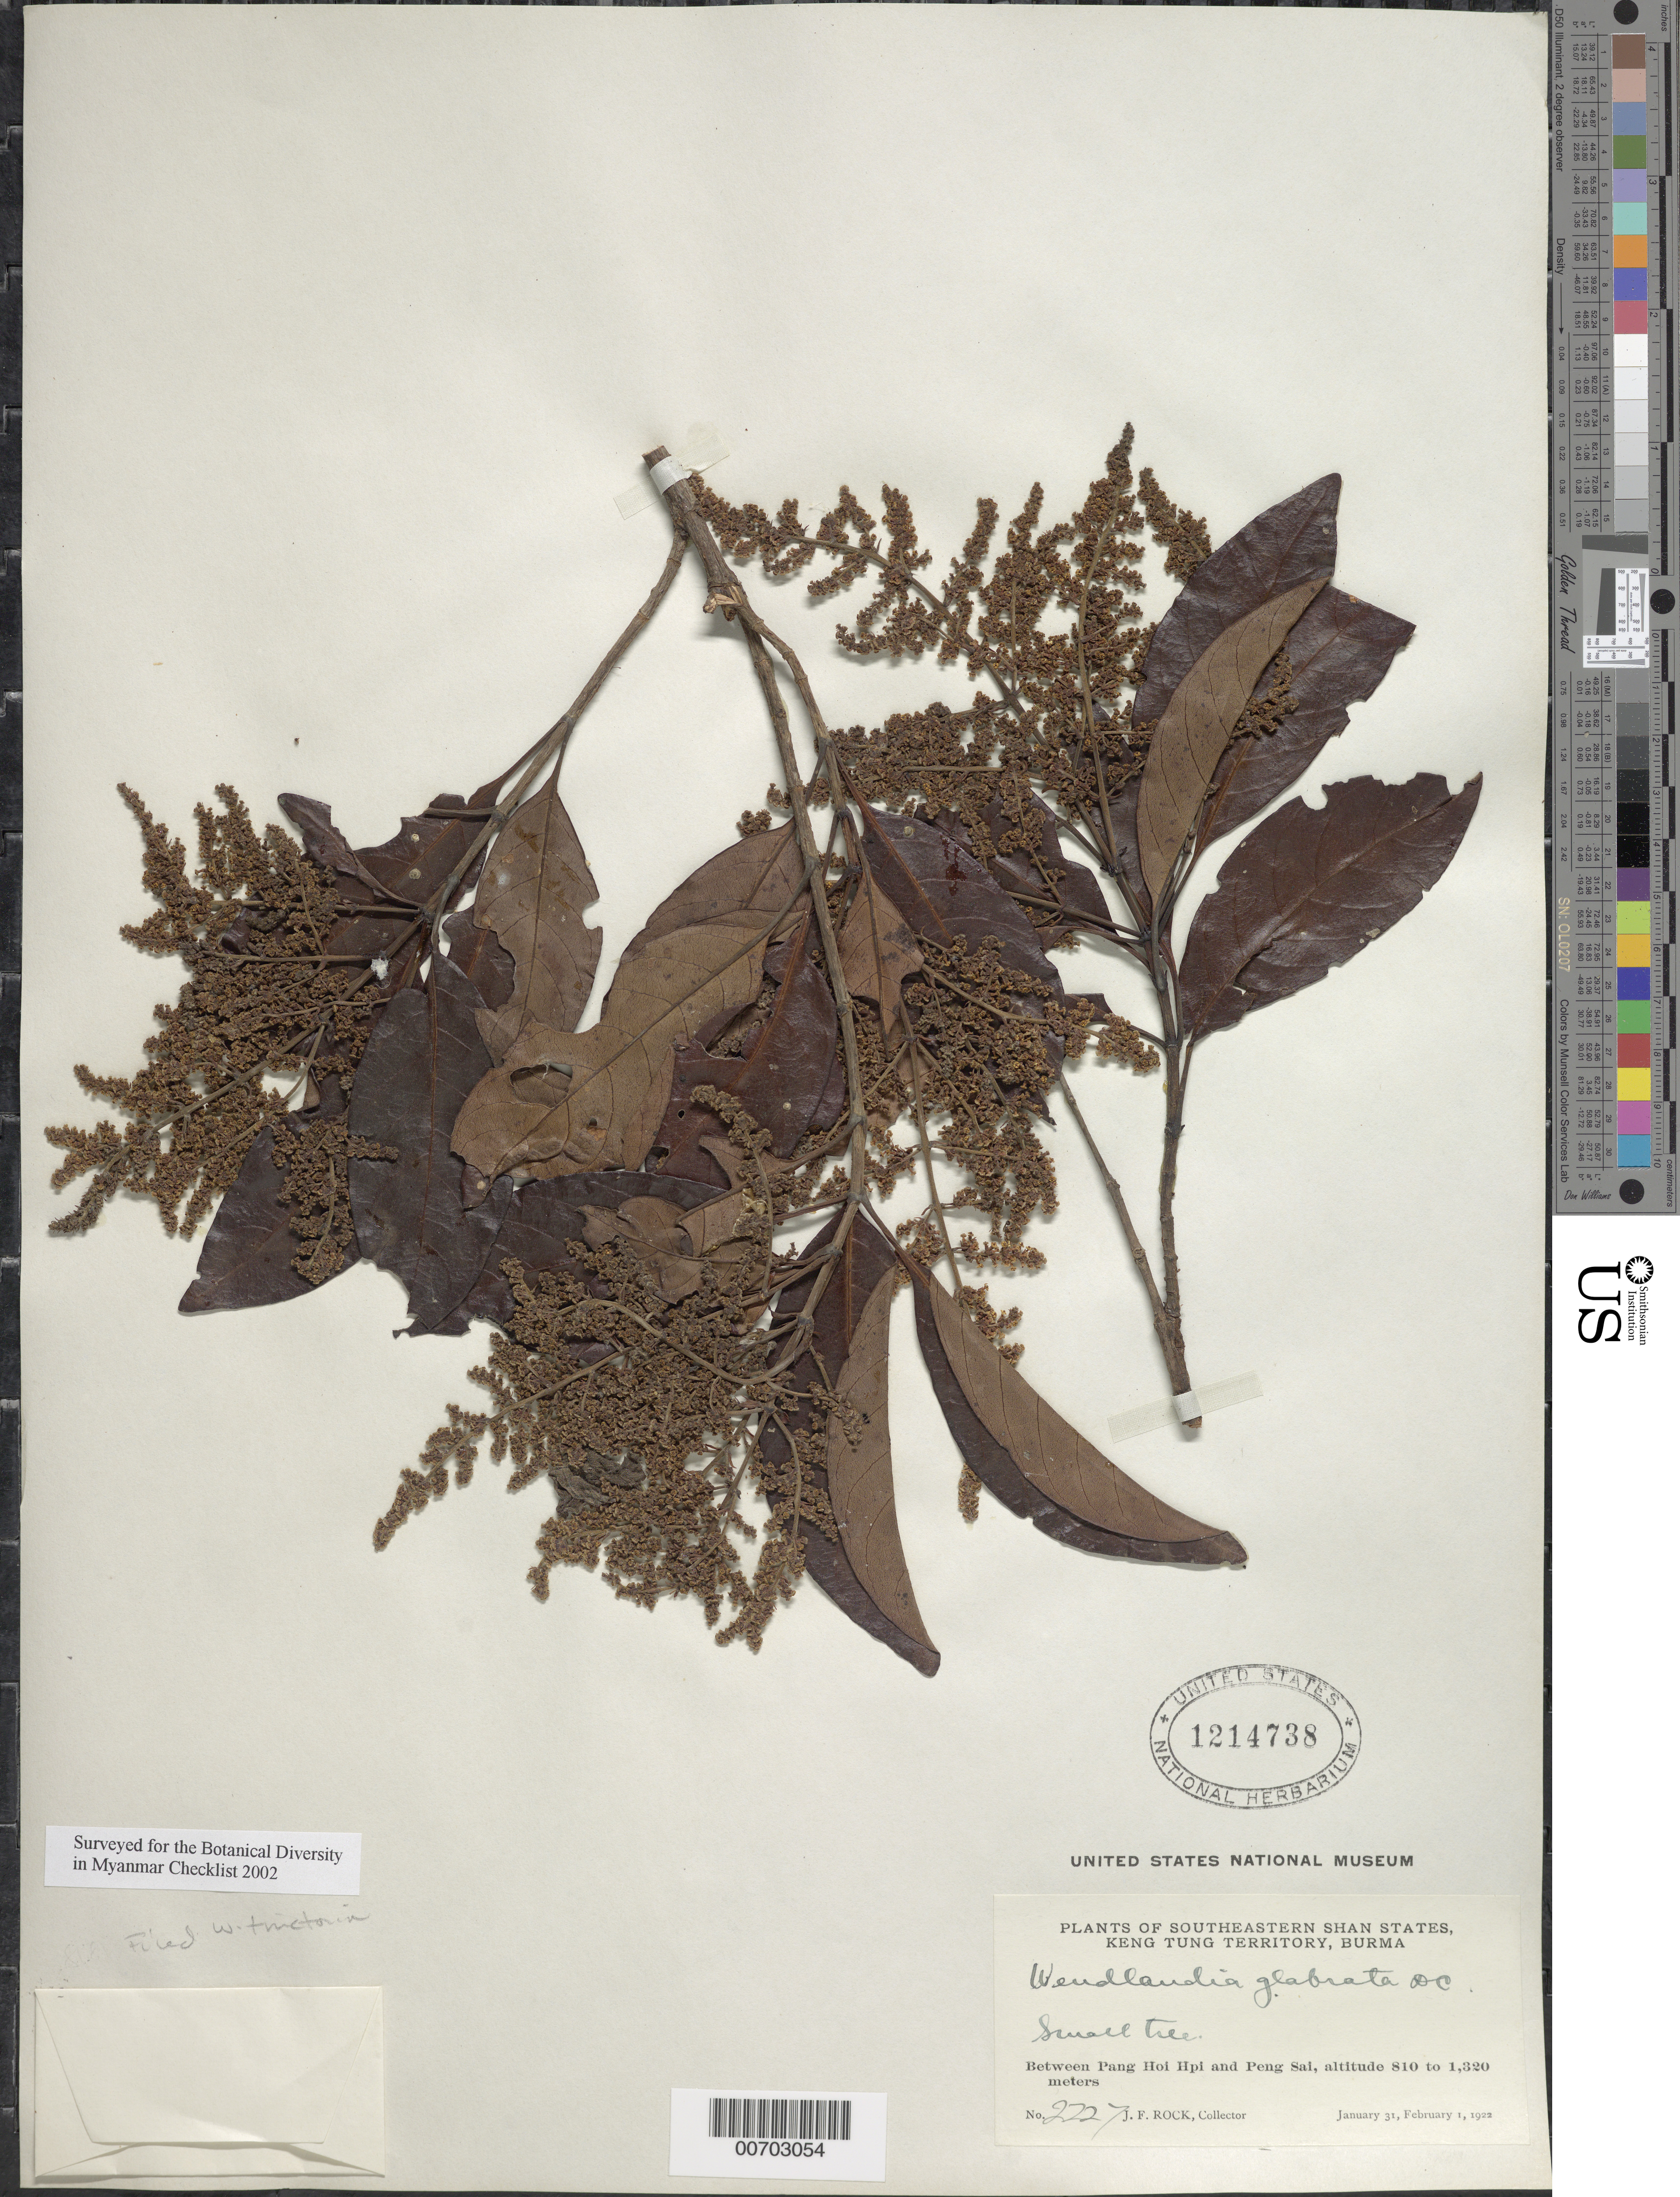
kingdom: Plantae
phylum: Tracheophyta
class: Magnoliopsida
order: Gentianales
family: Rubiaceae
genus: Wendlandia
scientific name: Wendlandia tinctoria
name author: DC.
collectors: J. F. Rock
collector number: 2227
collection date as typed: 31 Jan 1922 to 01 Feb 1922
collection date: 1922-01-31/1922-02-01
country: Myanmar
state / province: Shan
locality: Southeastern Shan States, Keng Tung Terr., betw. Pang Hoi Hpi and Peng Sai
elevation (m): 810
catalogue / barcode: US 1214738